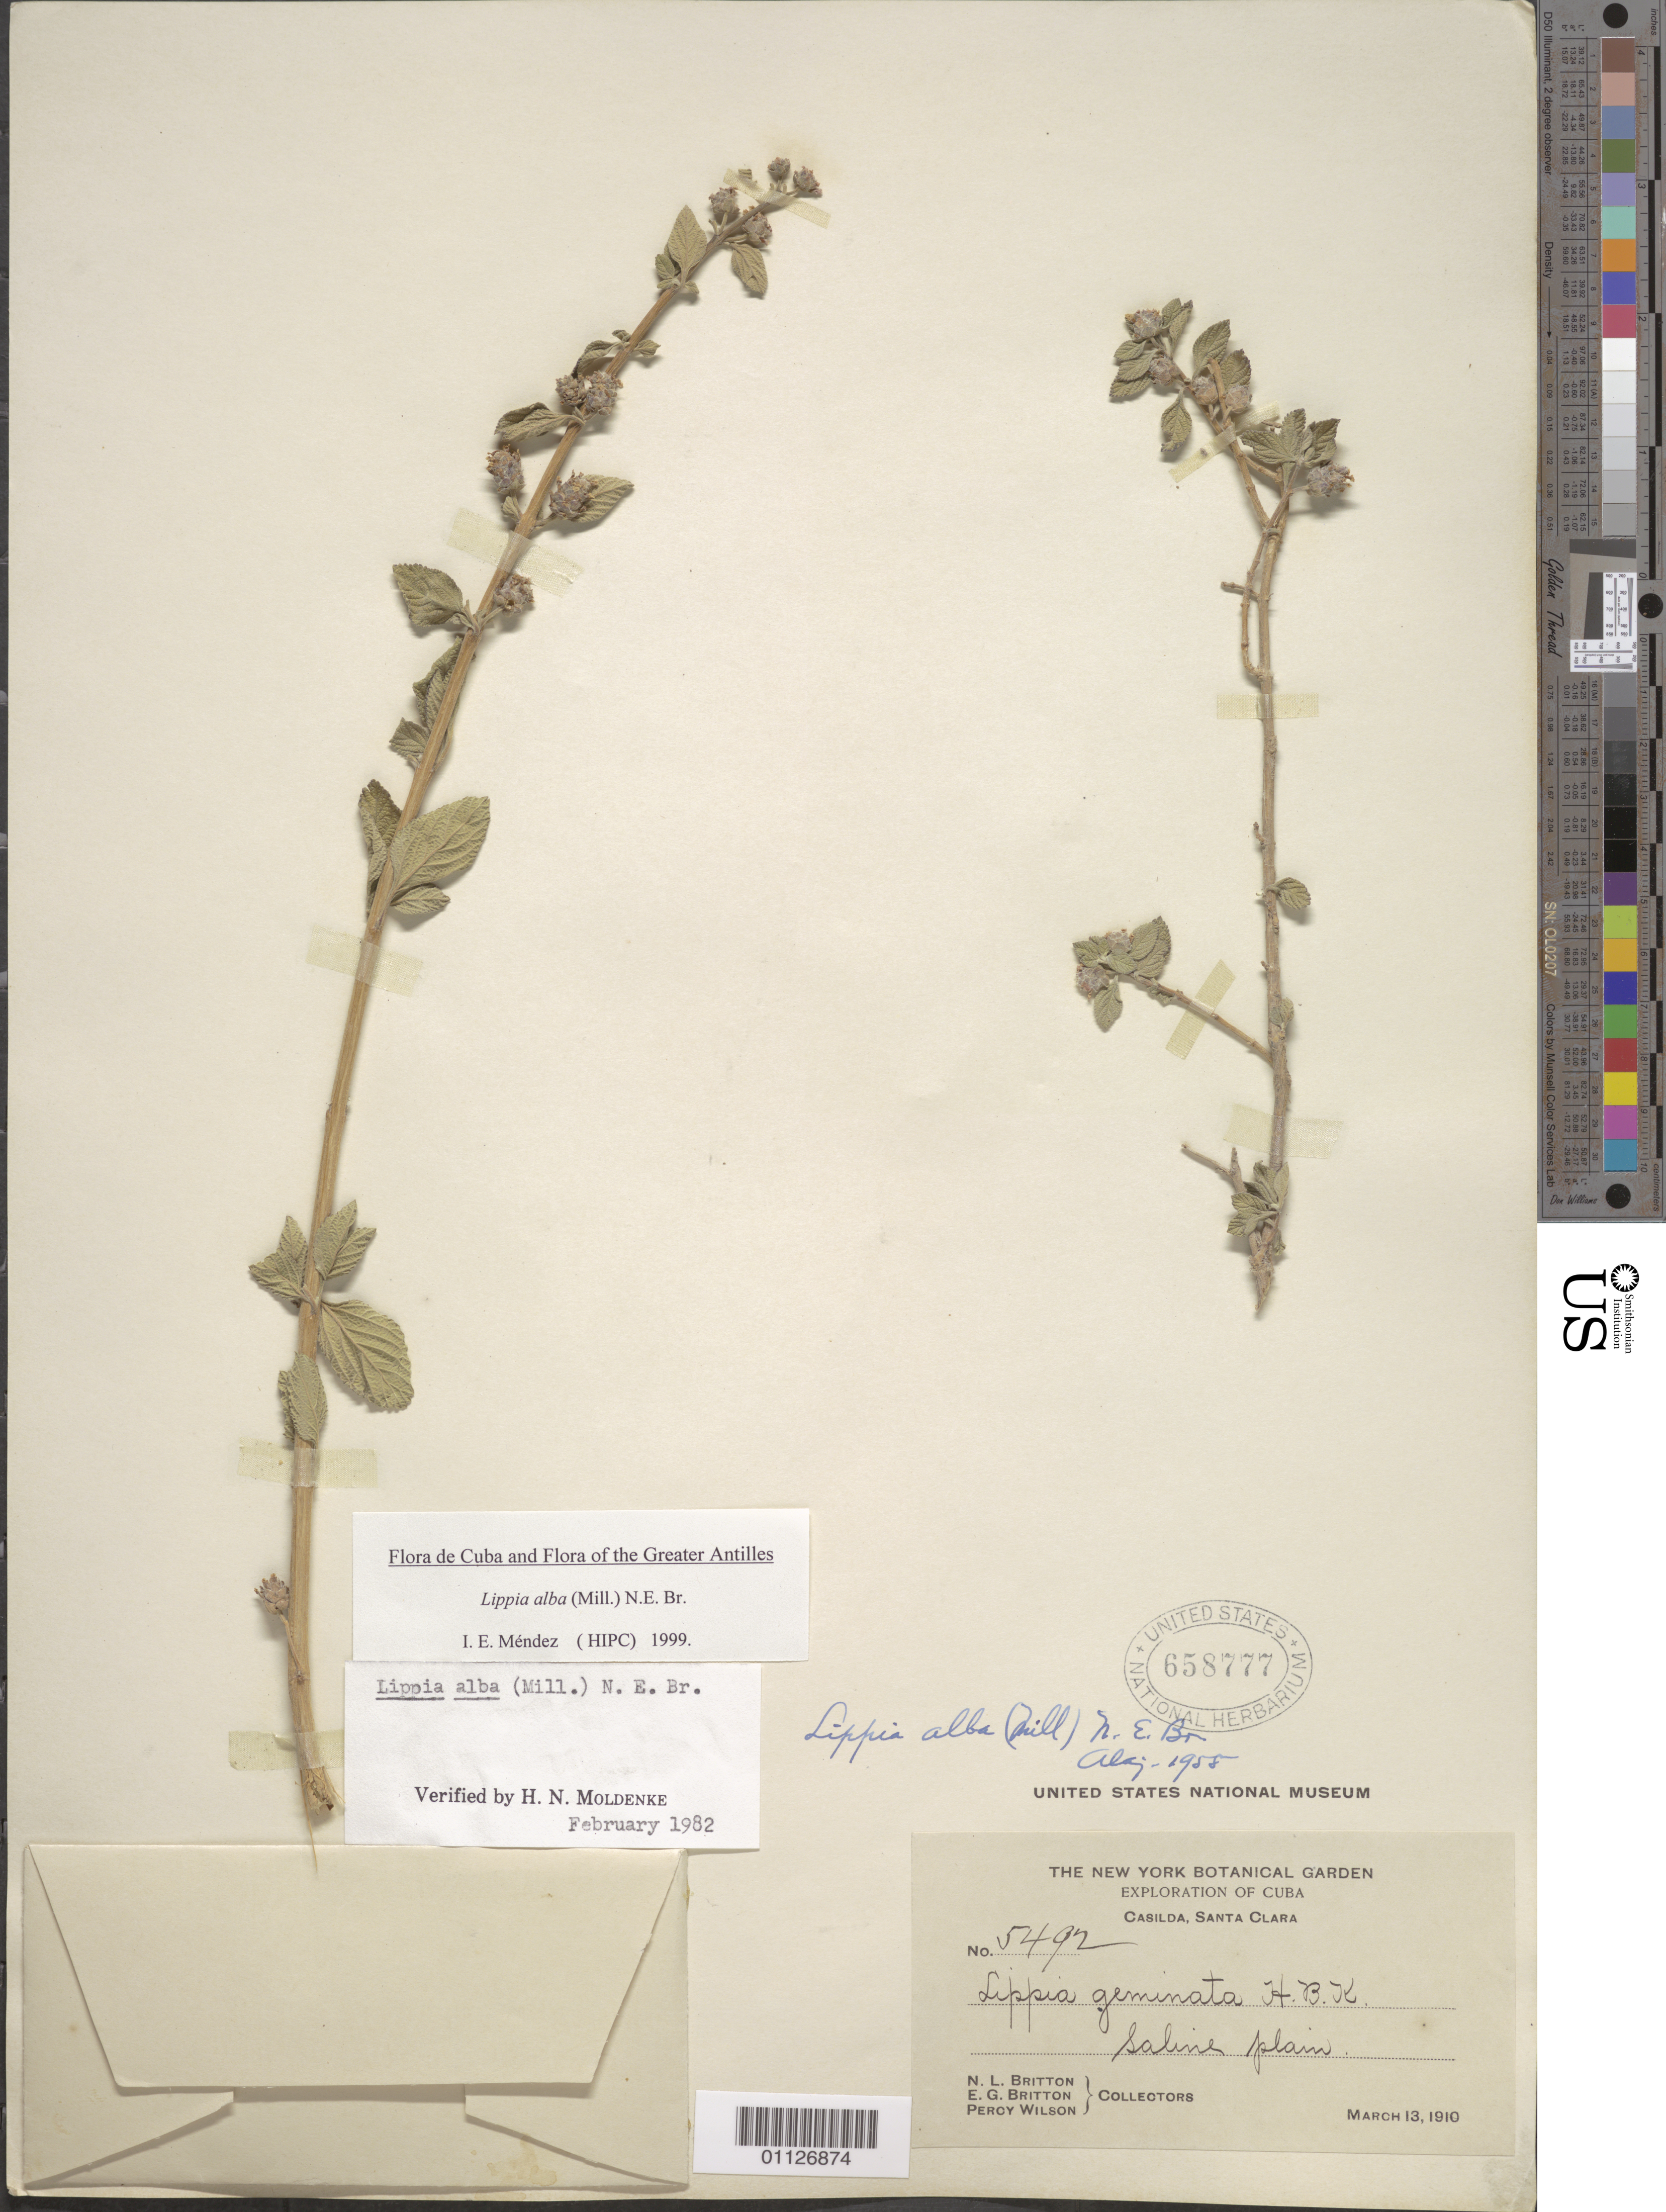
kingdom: Plantae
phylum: Tracheophyta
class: Magnoliopsida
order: Lamiales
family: Verbenaceae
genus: Lippia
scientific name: Lippia alba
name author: (Mill.) N.E. Br. ex Britton & P. Wilson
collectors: N. Britton, E. G. Britton & P. Wilson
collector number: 5492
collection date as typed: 13 Mar 1910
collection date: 1910-03-13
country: Cuba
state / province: Sancti Spiritus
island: Cuba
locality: Casilda: Saline plain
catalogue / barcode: US 658777